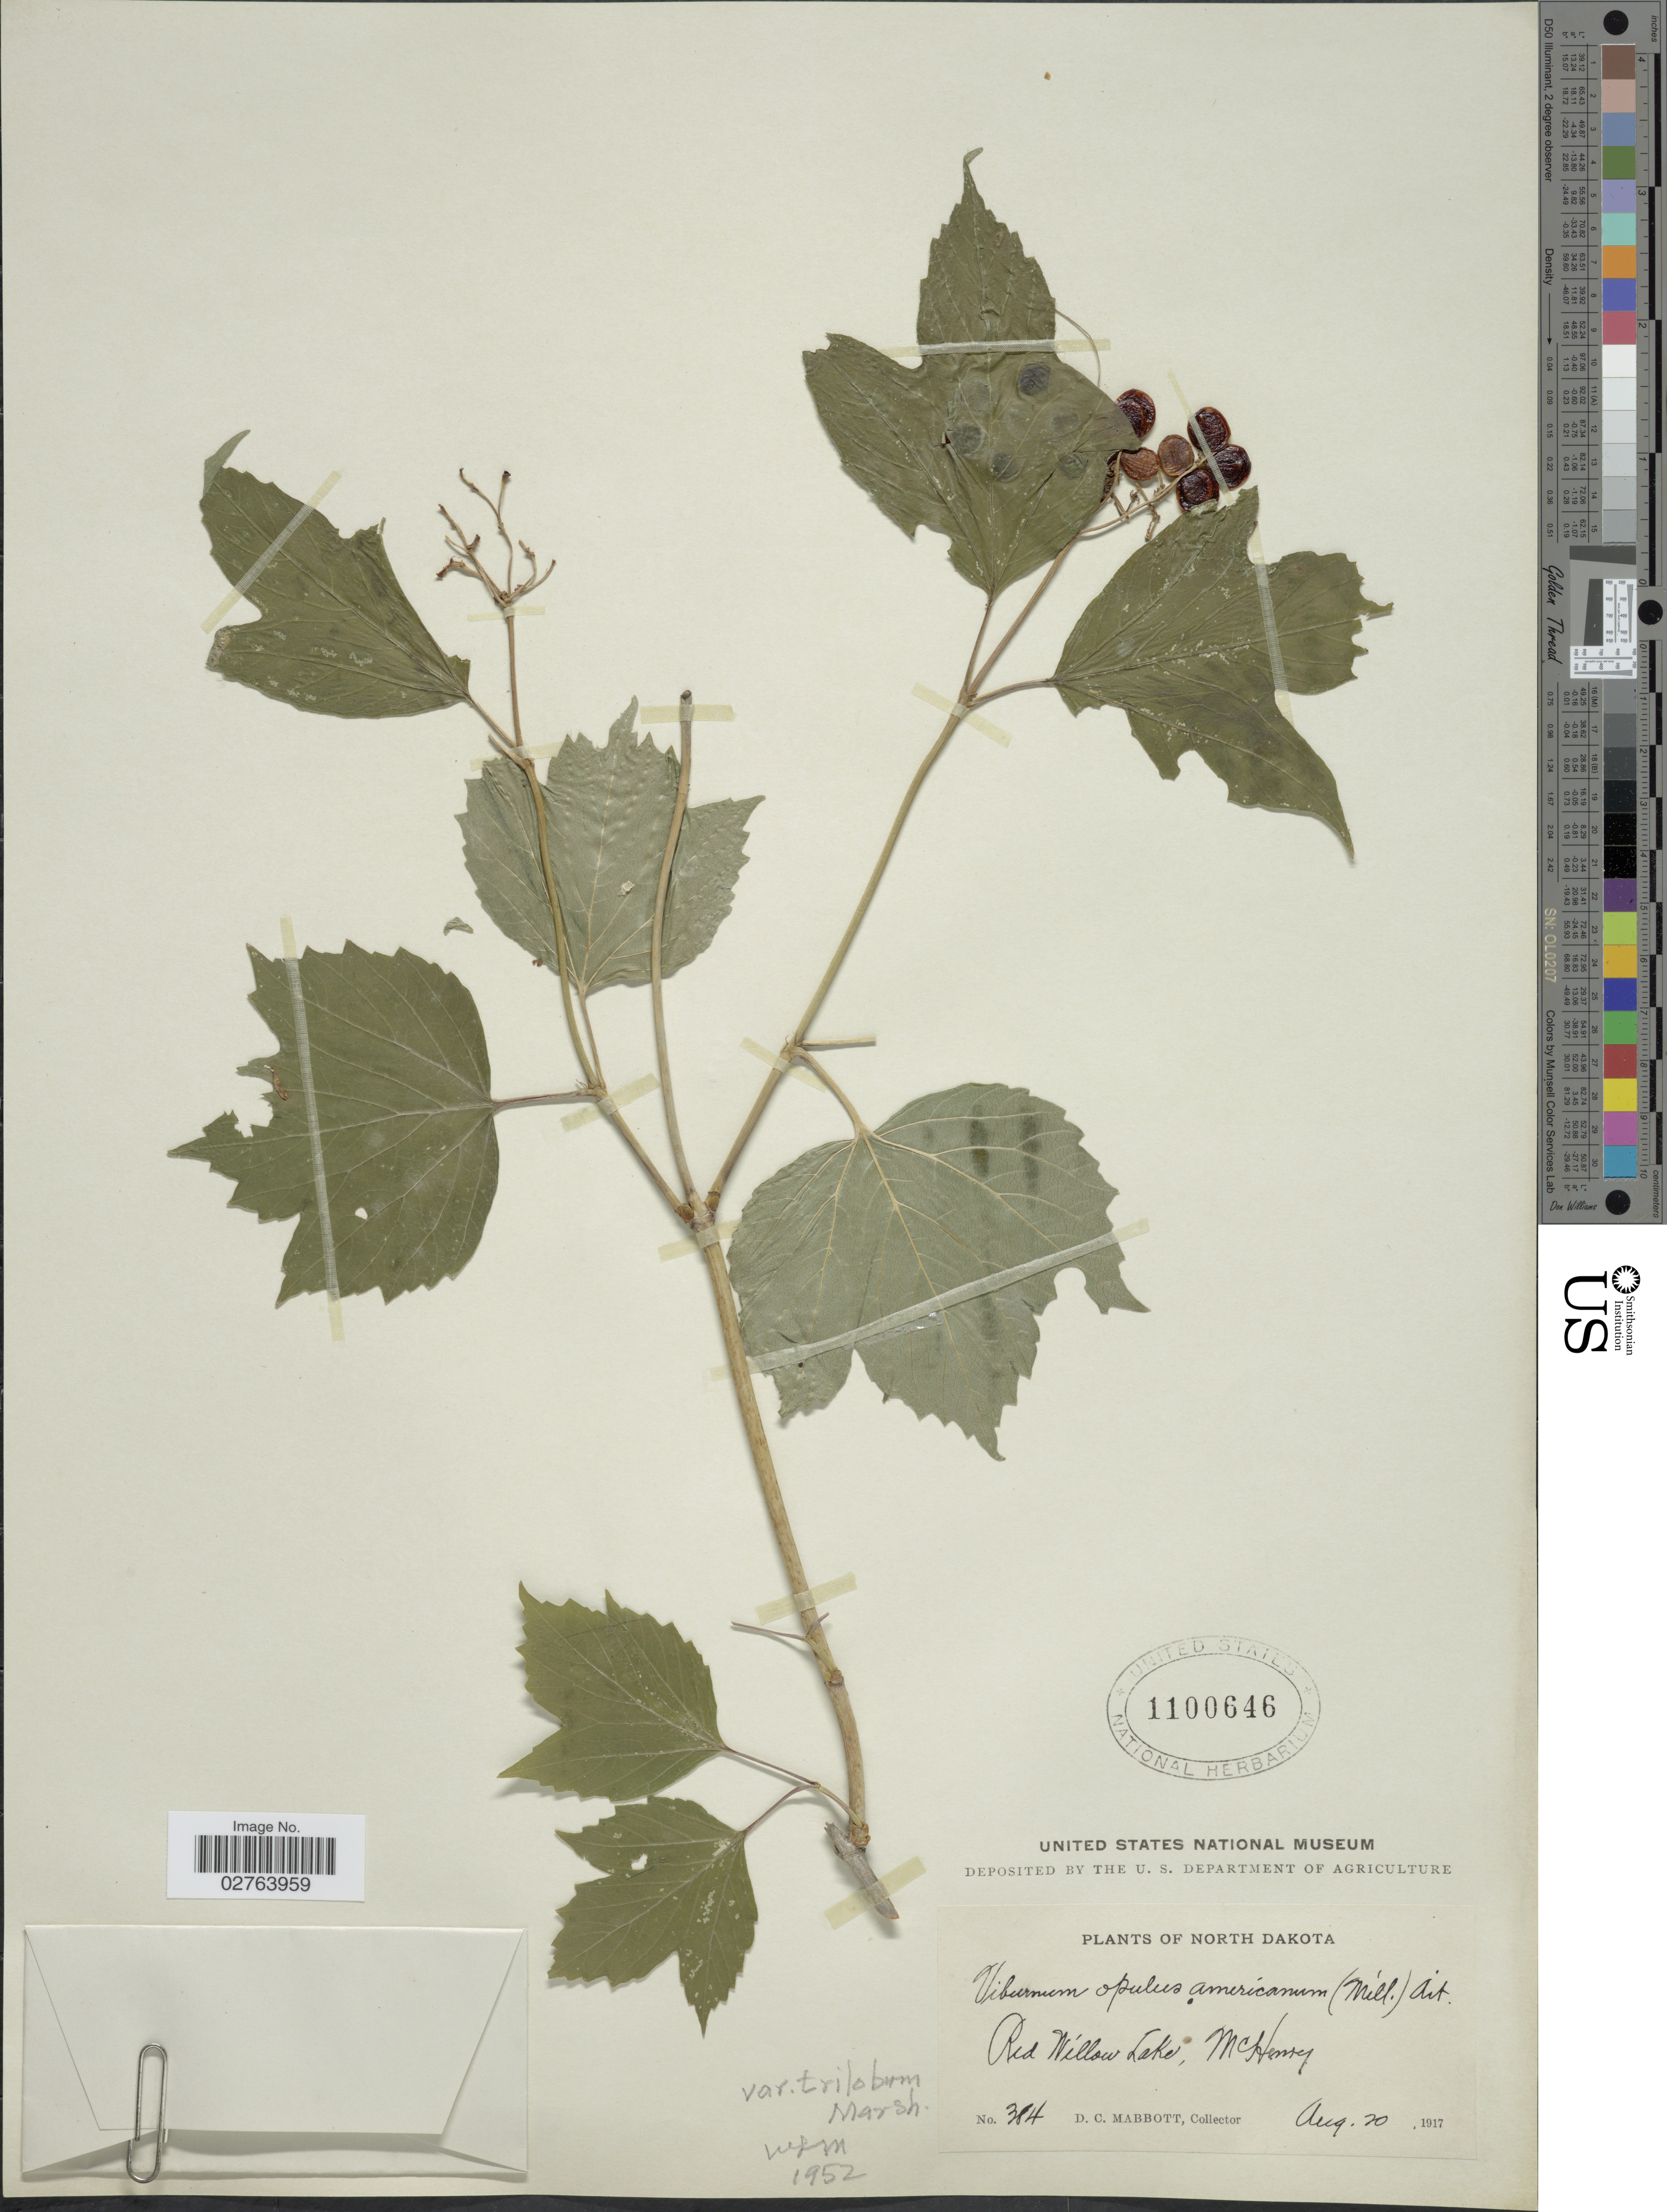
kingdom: Plantae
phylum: Tracheophyta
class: Magnoliopsida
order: Dipsacales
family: Viburnaceae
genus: Viburnum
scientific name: Viburnum opulus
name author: L.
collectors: D. Mabbott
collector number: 384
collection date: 1917-08-20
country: United States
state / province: North Dakota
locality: Red Willow Lake, McHenry.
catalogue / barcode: US 1100646